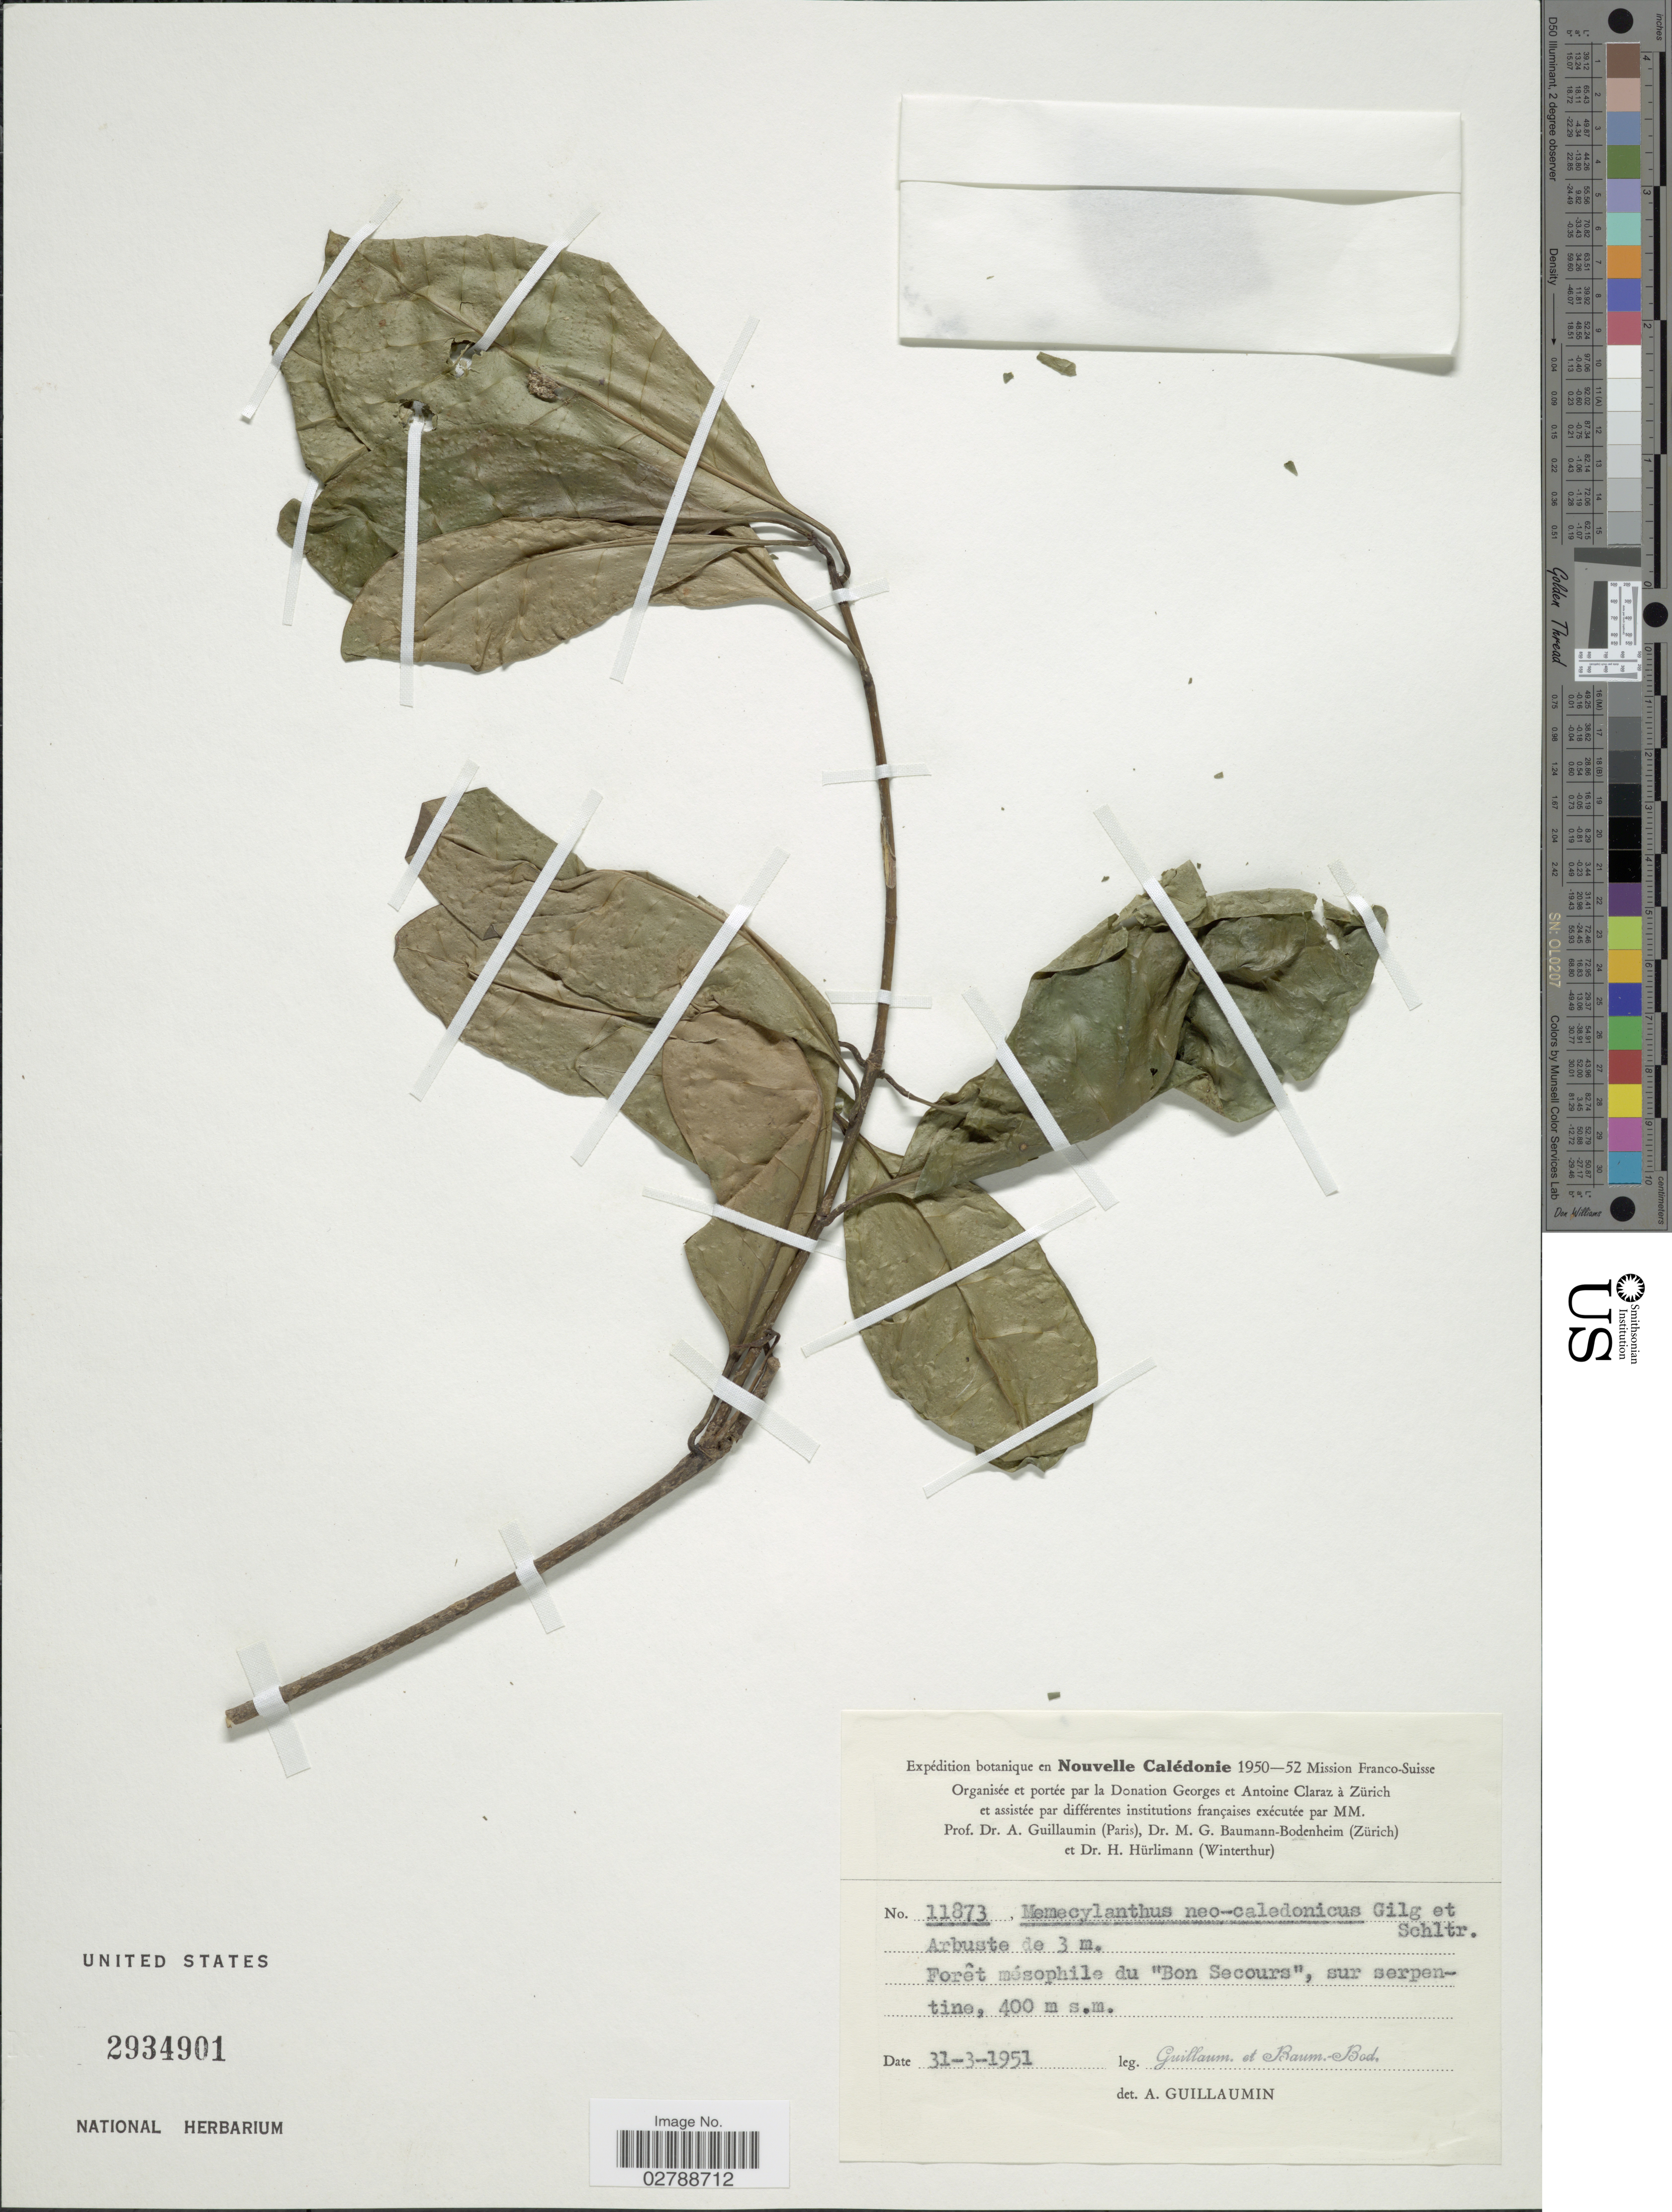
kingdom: Plantae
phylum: Tracheophyta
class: Magnoliopsida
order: Asterales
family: Alseuosmiaceae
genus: Memecylanthus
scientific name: Memecylanthus neocaledonicus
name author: Gilg & Schltr.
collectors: A. Guillaumin & M. G. Baumann-Bodenheim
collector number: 11873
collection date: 1951-03-31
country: New Caledonia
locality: Forêt mésophile du 'Bon Secours', sur serpentine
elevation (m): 400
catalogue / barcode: US 2934901